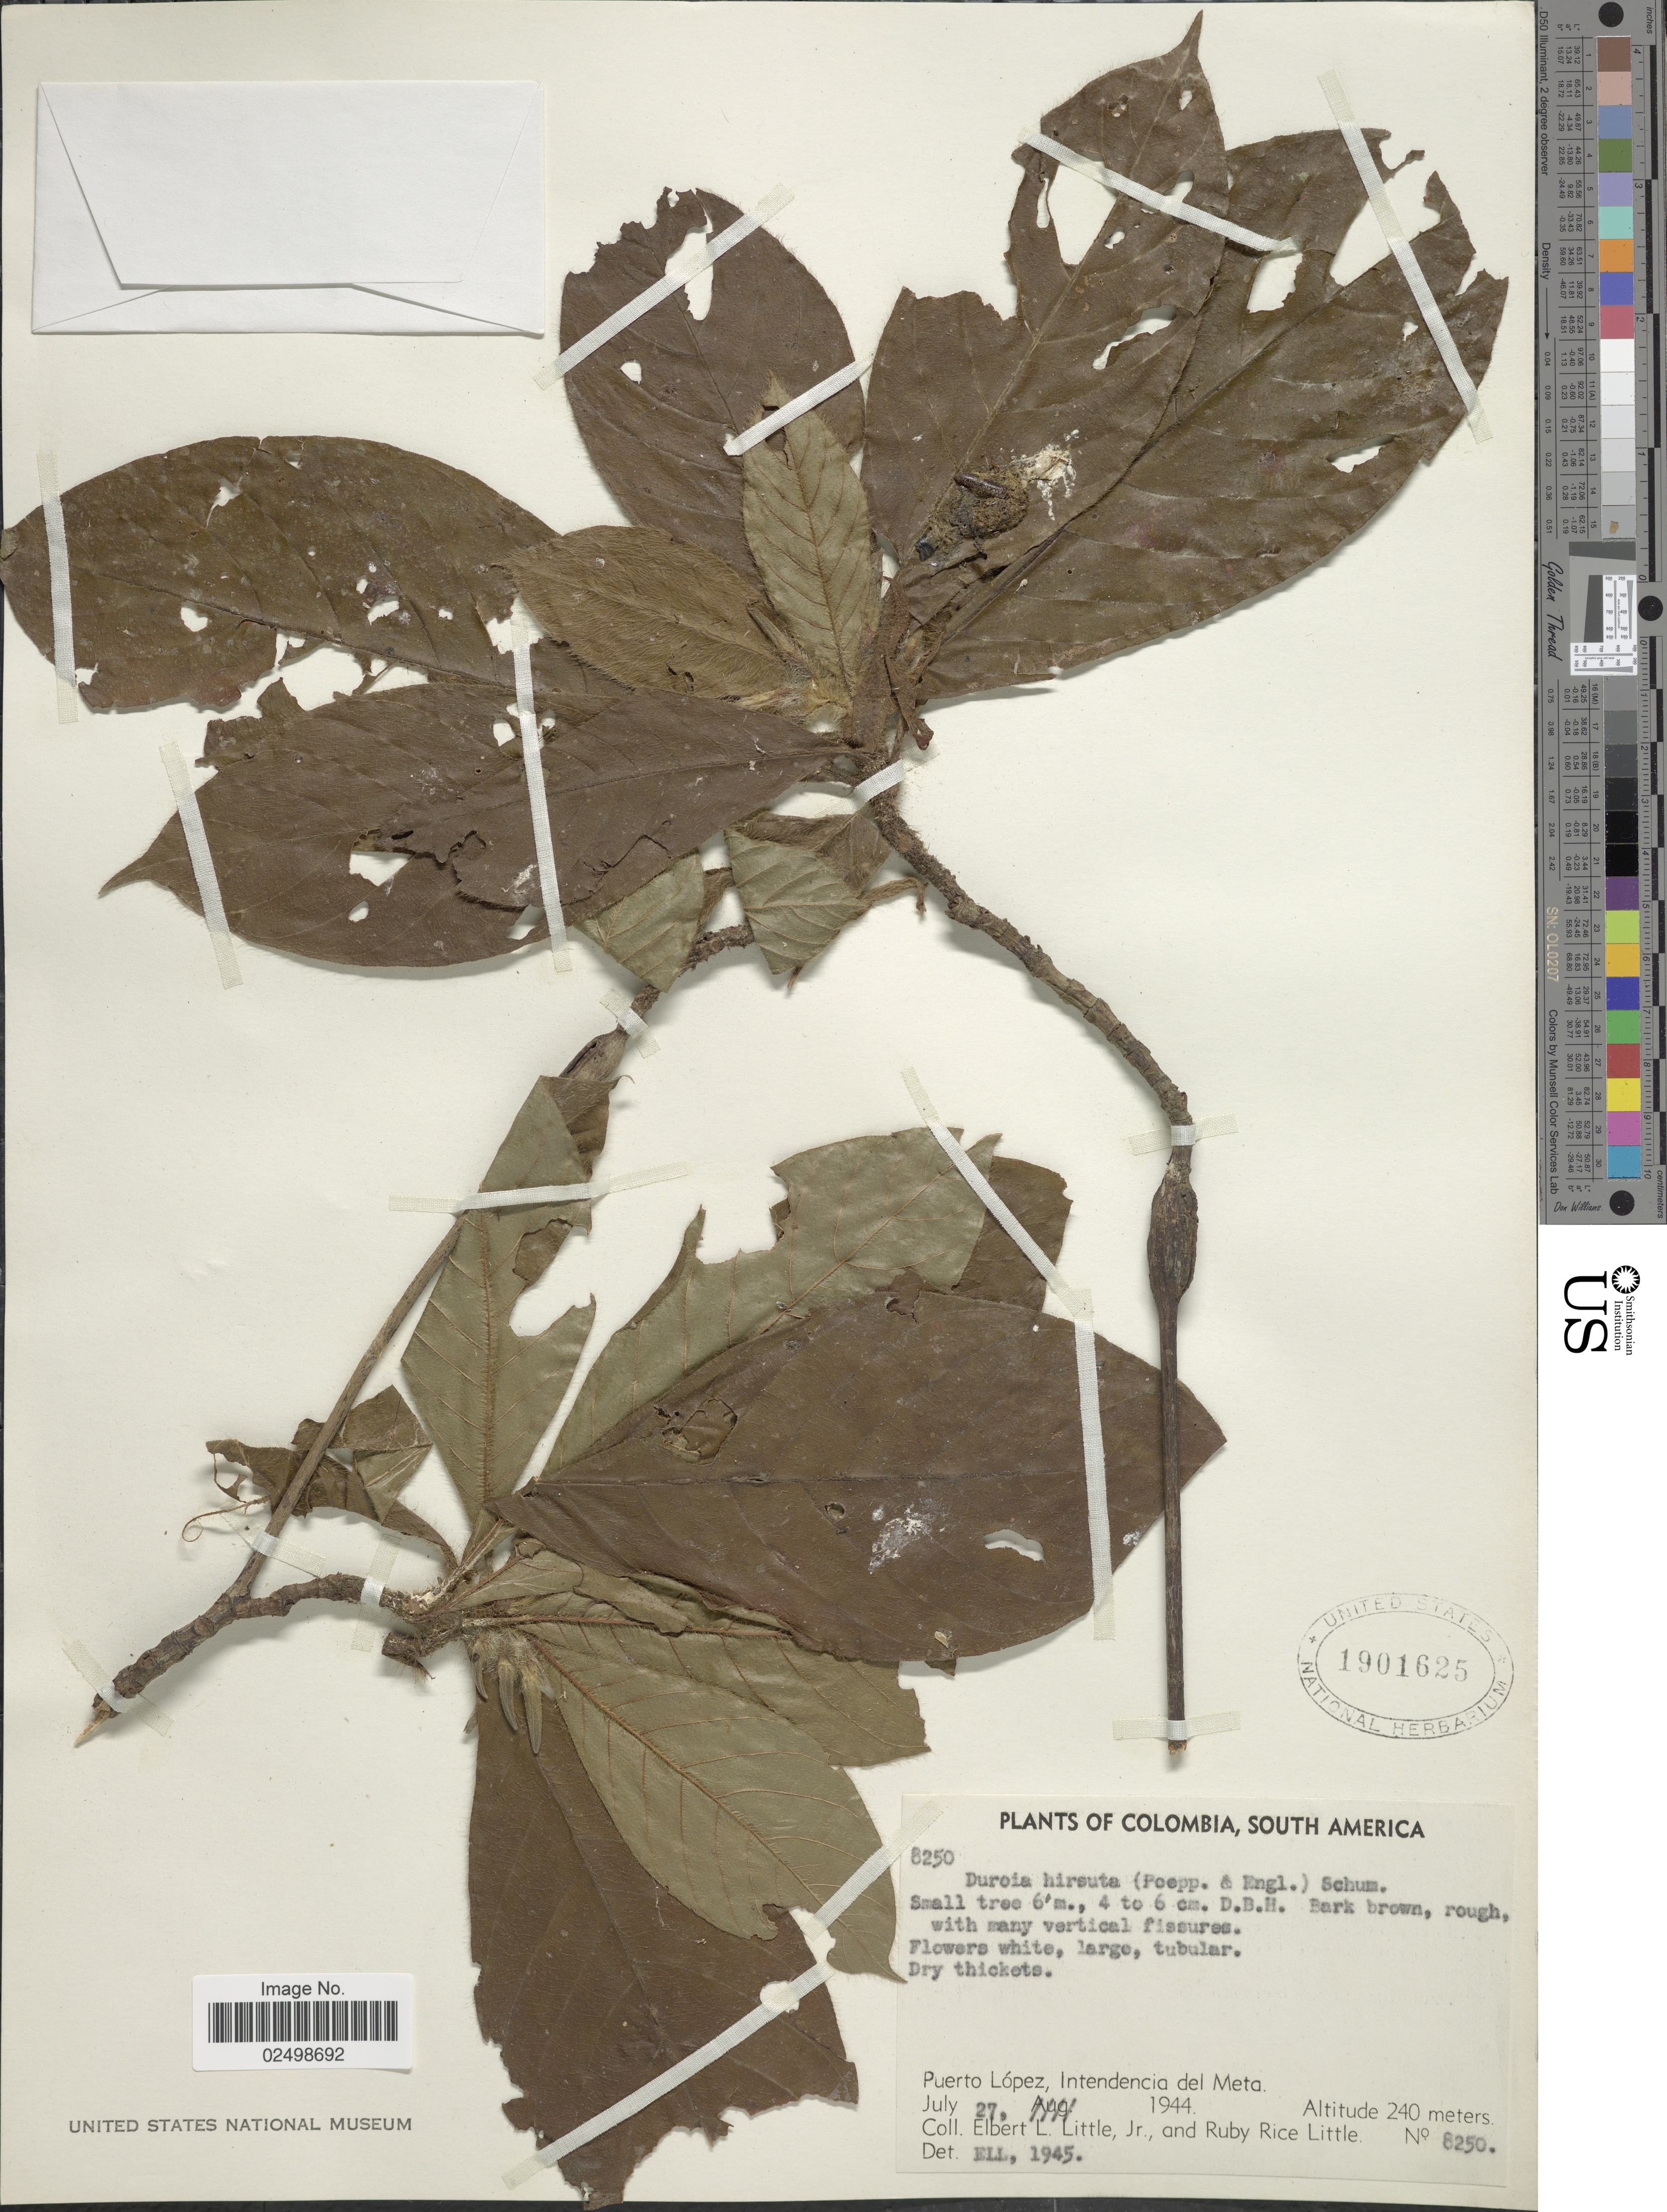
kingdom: Plantae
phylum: Tracheophyta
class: Magnoliopsida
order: Gentianales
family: Rubiaceae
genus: Duroia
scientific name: Duroia hirsuta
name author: (Poepp.) K. Schum.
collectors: E. L. Little & R. R. Little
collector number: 8250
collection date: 1944-07-27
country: Colombia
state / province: Meta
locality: Puerto Lopez, Intendencia del Meta.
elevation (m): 240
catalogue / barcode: US 1901625